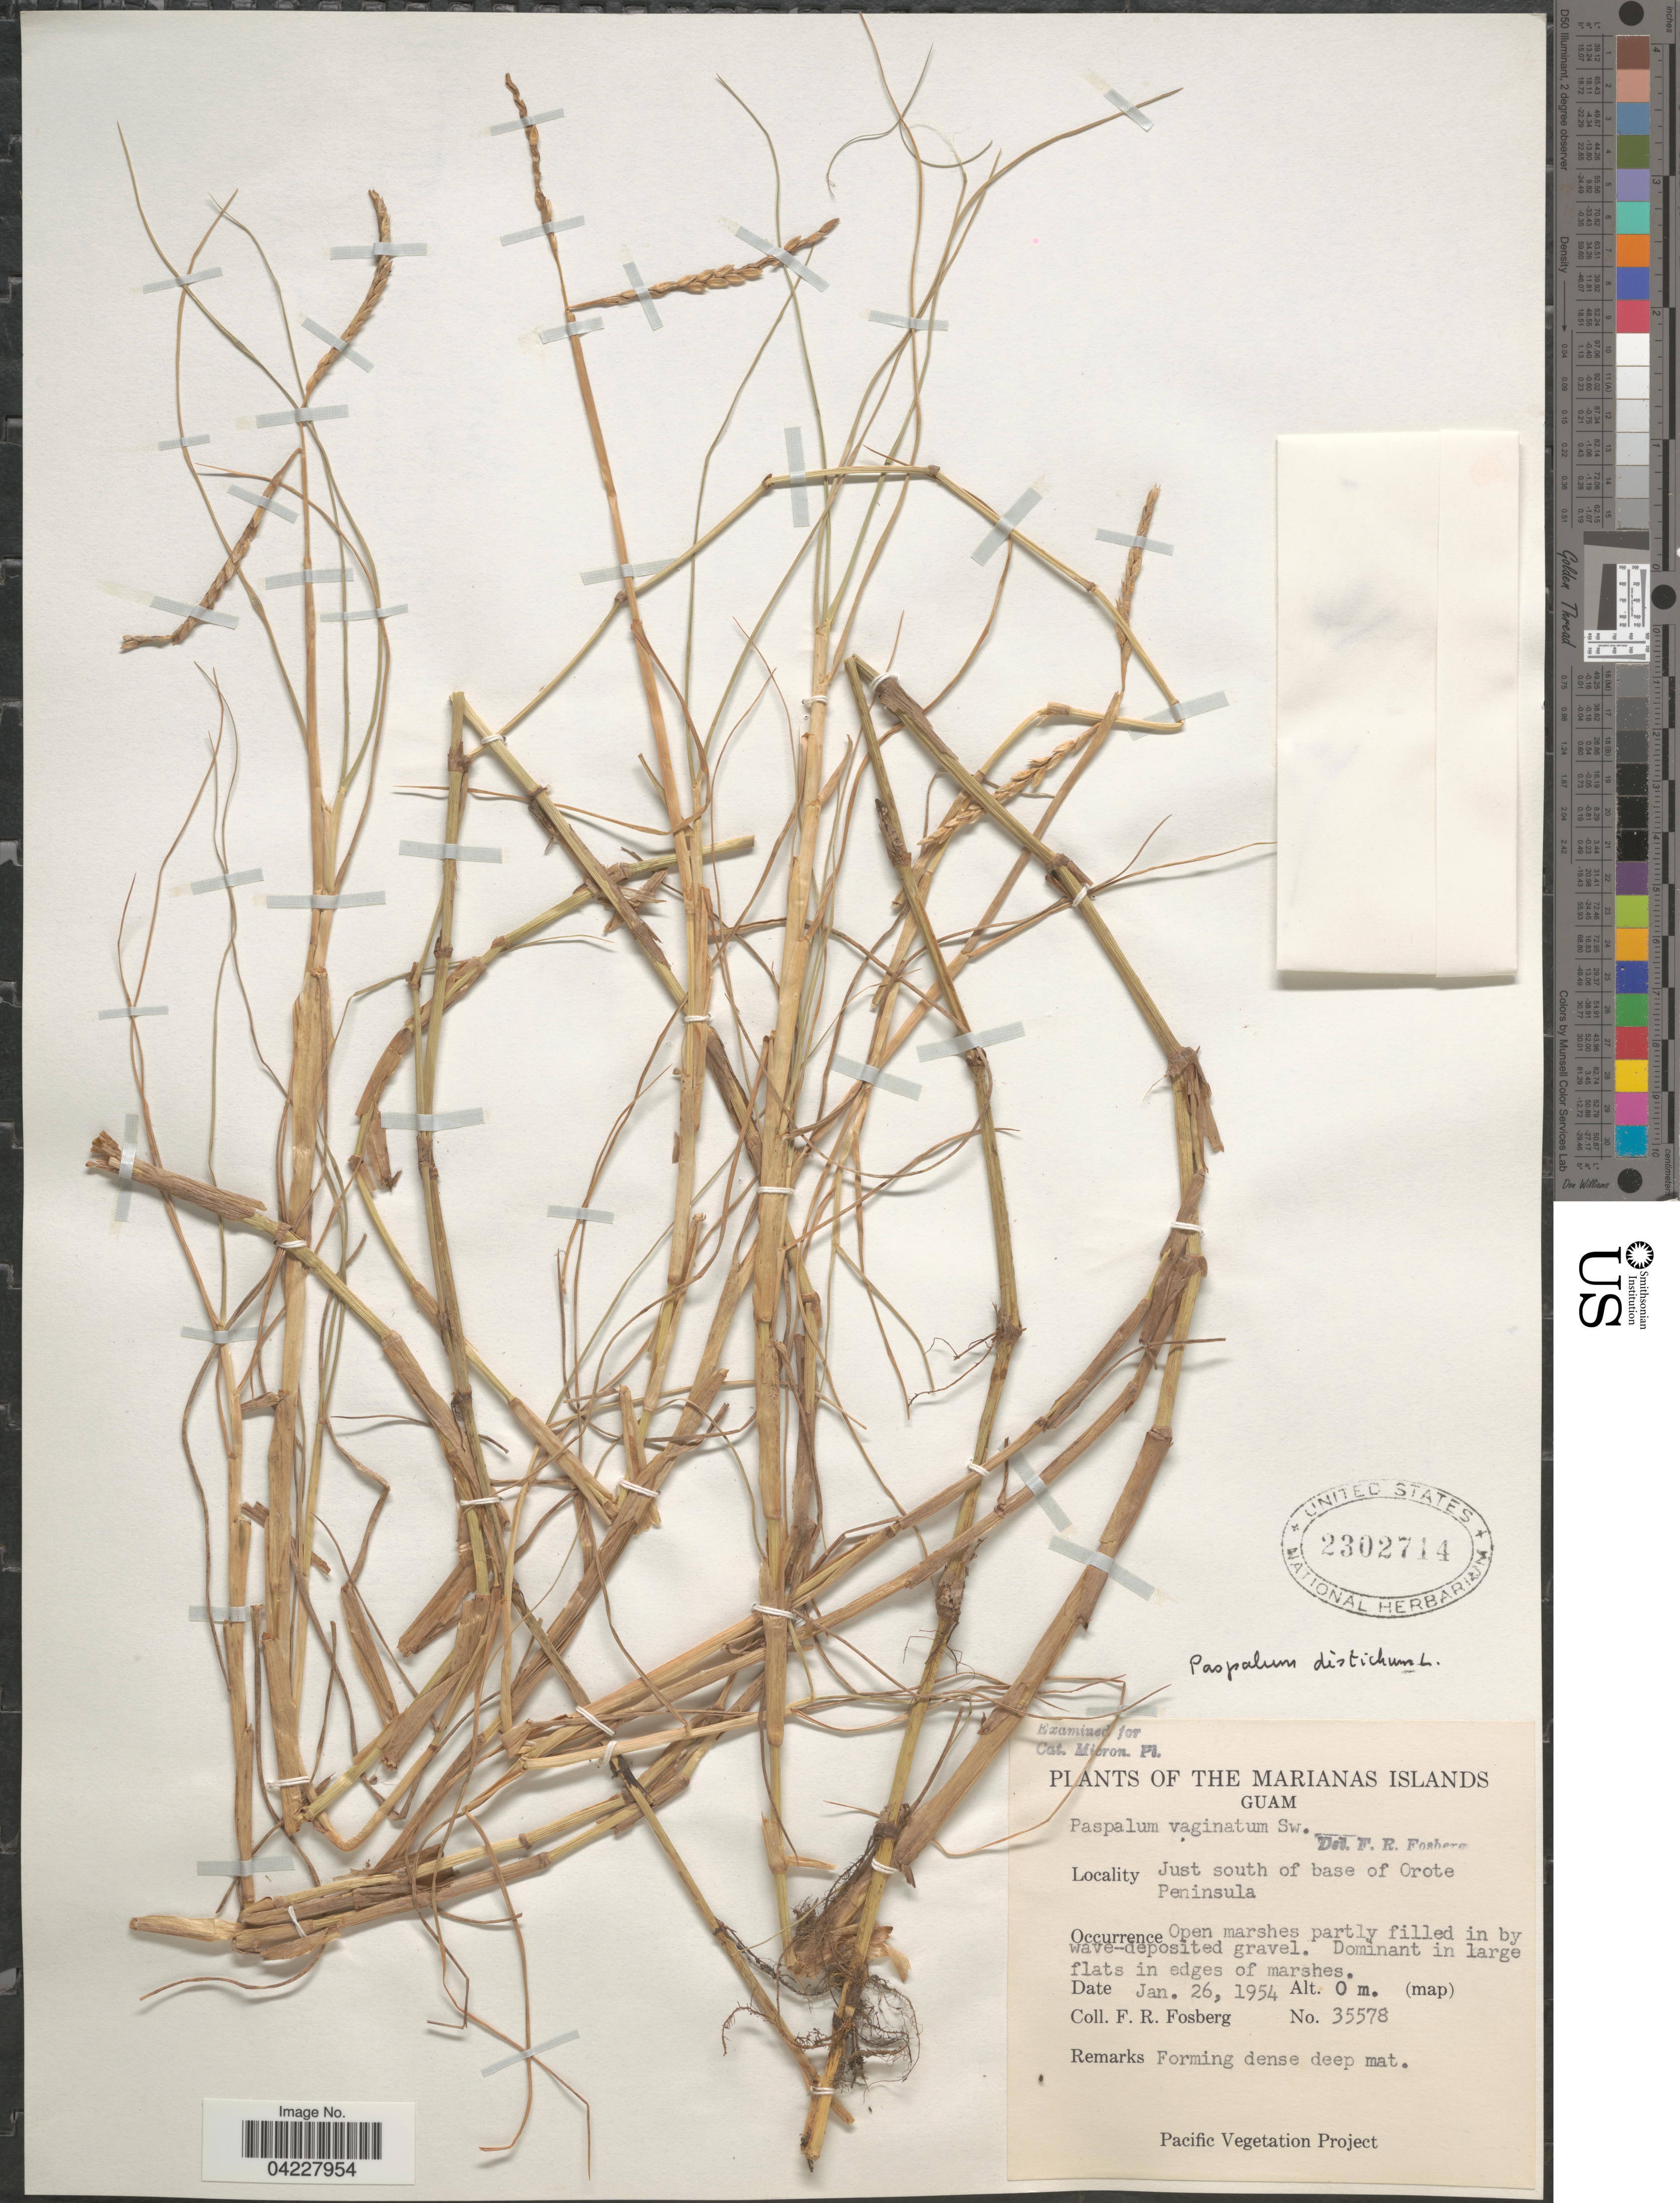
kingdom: Plantae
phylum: Tracheophyta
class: Liliopsida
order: Poales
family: Poaceae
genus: Paspalum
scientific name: Paspalum distichum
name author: L.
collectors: F. R. Fosberg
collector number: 35578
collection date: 1954-01-26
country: Guam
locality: The Marianas Islands. Just south of base of Orote Peninsula.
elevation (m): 0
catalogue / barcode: US 2302714